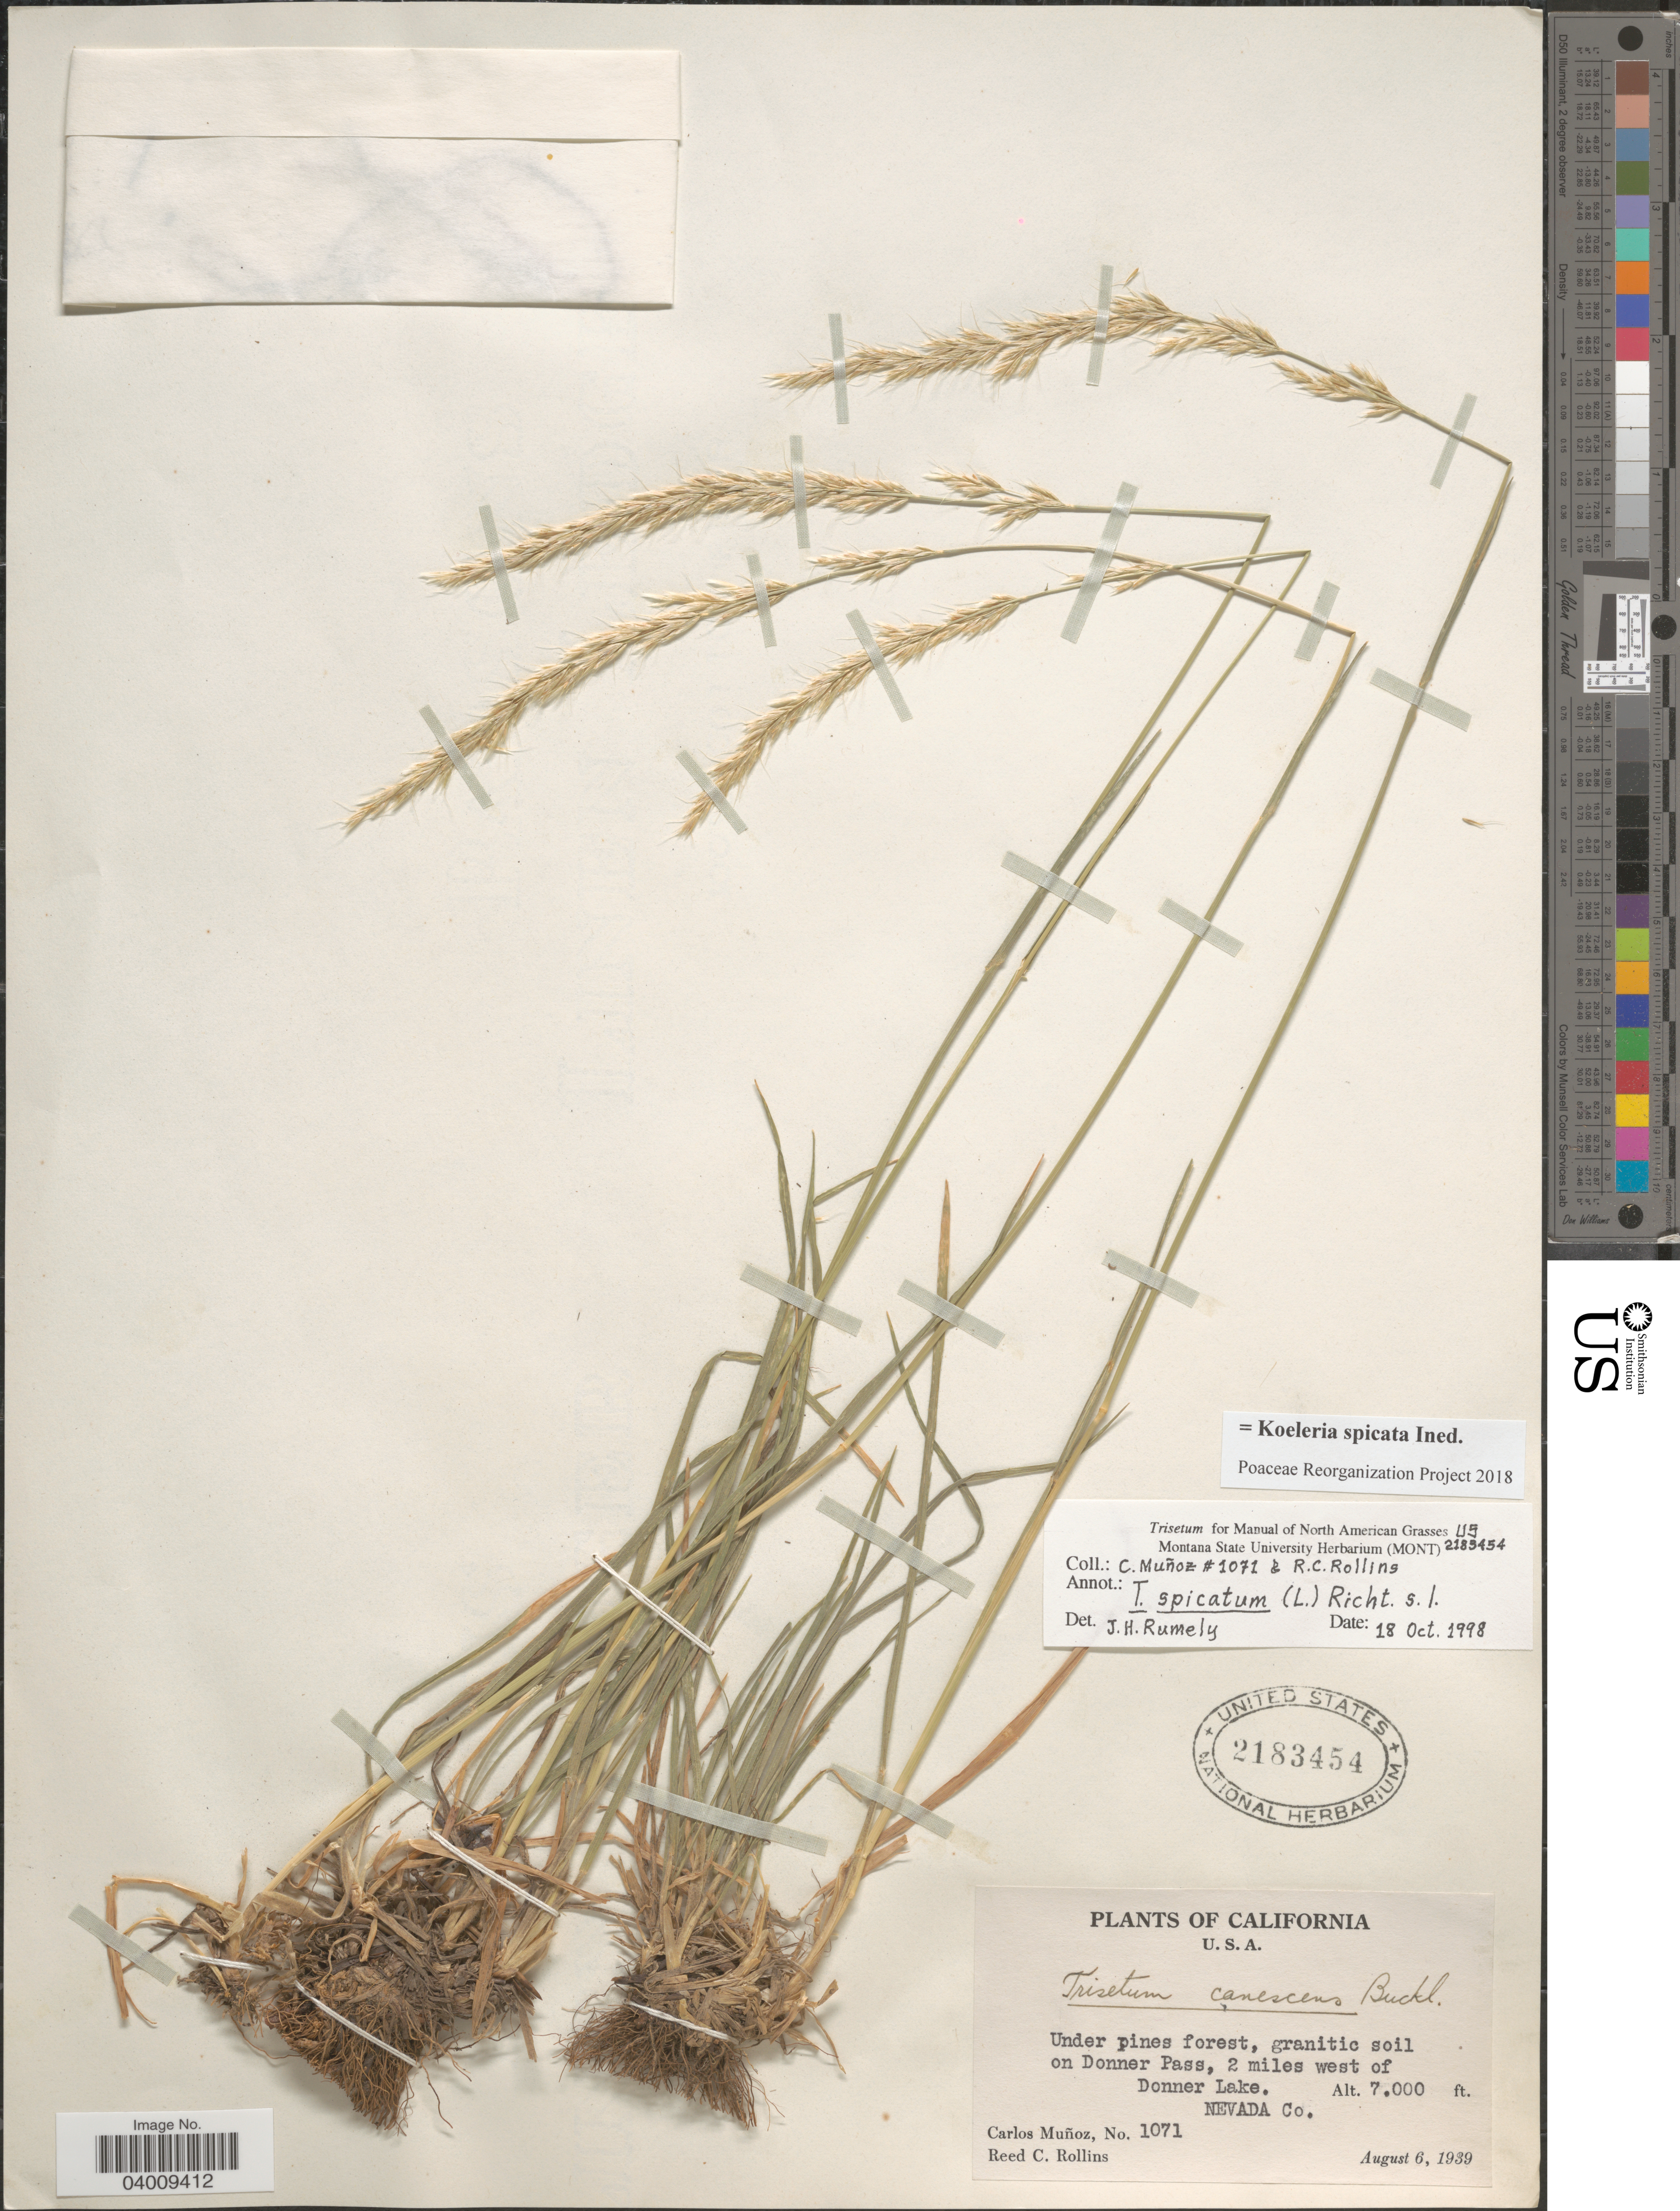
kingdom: Plantae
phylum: Tracheophyta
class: Liliopsida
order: Poales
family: Poaceae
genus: Koeleria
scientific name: Koeleria spicata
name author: (L.) Barberá et al.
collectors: C. Muñoz & R. C. Rollins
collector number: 1071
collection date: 1939-08-06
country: United States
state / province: California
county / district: Nevada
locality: On Donner Pass, 2 miles west of Donner Lake. Nevada Co.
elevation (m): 2134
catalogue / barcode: US 2183454